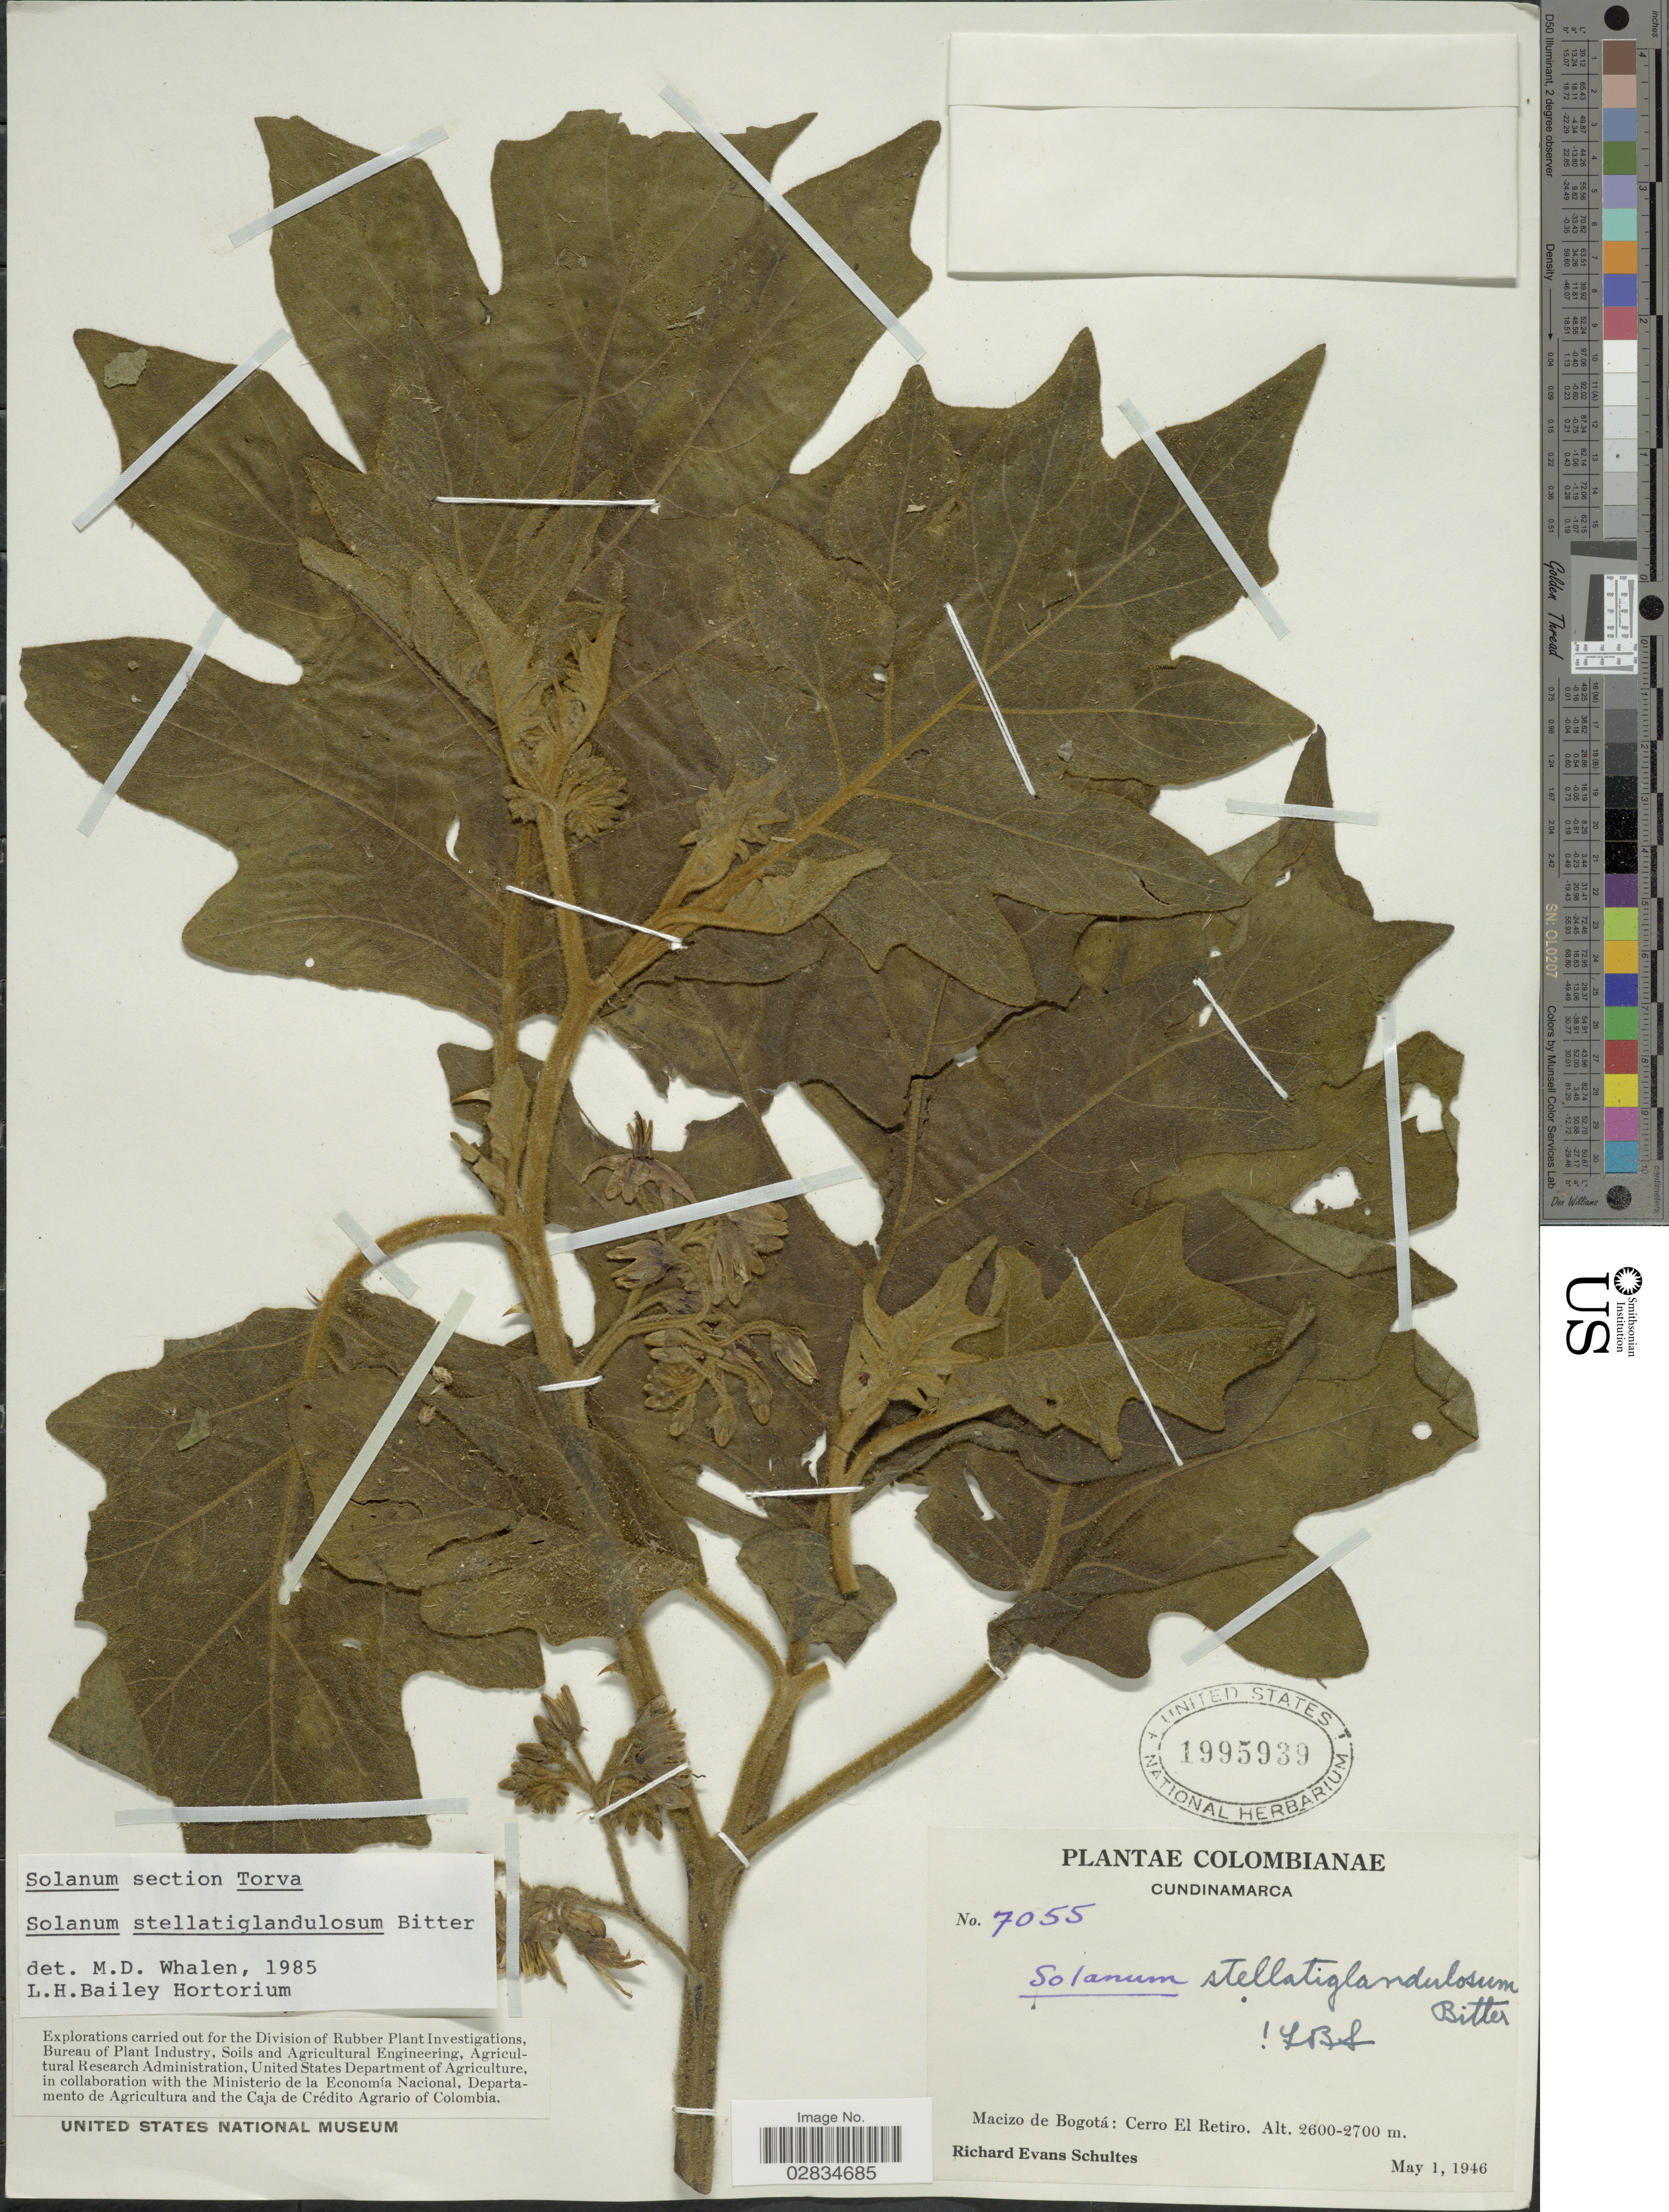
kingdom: Plantae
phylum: Tracheophyta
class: Magnoliopsida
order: Solanales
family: Solanaceae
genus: Solanum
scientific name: Solanum stellatiglandulosum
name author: Bitter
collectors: R. E. Schultes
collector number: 7055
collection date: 1946-05-01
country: Colombia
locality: Cundinamarca, Macizo de Bogotá: Cerro El Retiro.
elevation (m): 2600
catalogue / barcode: US 1995939